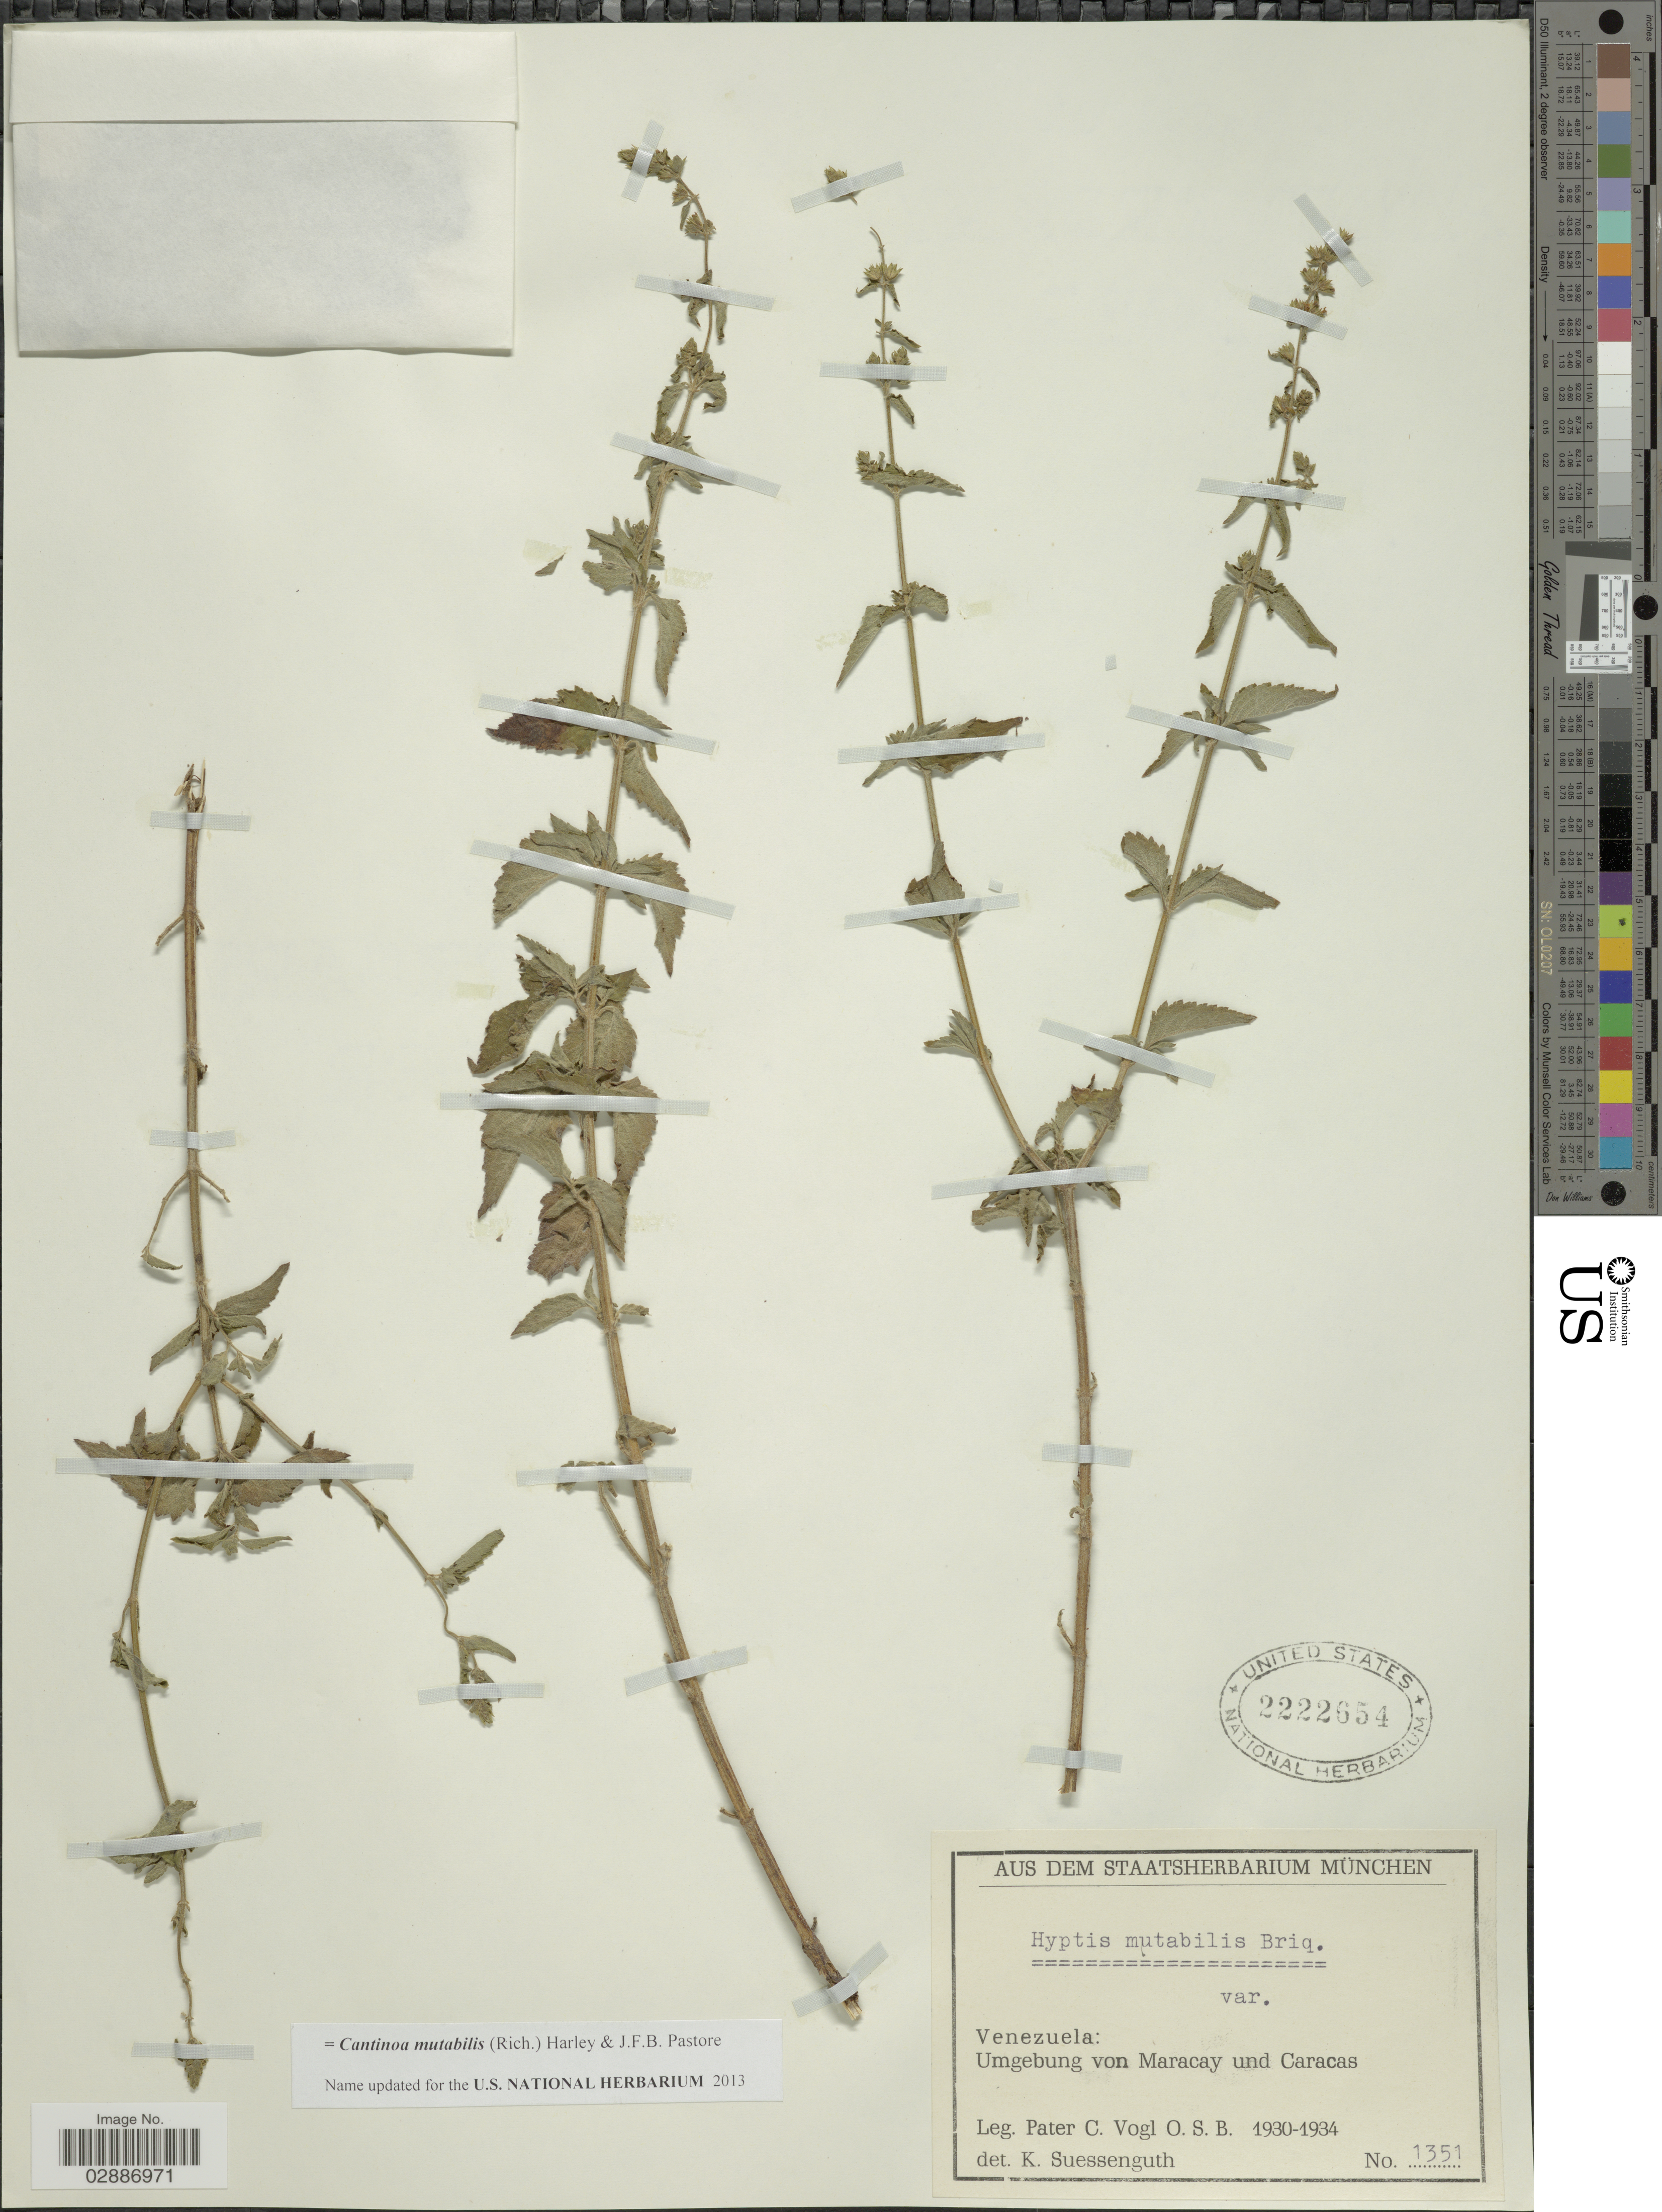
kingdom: Plantae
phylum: Tracheophyta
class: Magnoliopsida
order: Lamiales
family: Lamiaceae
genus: Cantinoa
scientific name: Cantinoa mutabilis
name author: (Epling) Harley & J.F.B. Pastore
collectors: P. Vogl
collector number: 1351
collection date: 1930/1934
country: Venezuela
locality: Umgebung von Macaray und Caracas.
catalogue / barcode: US 2222654